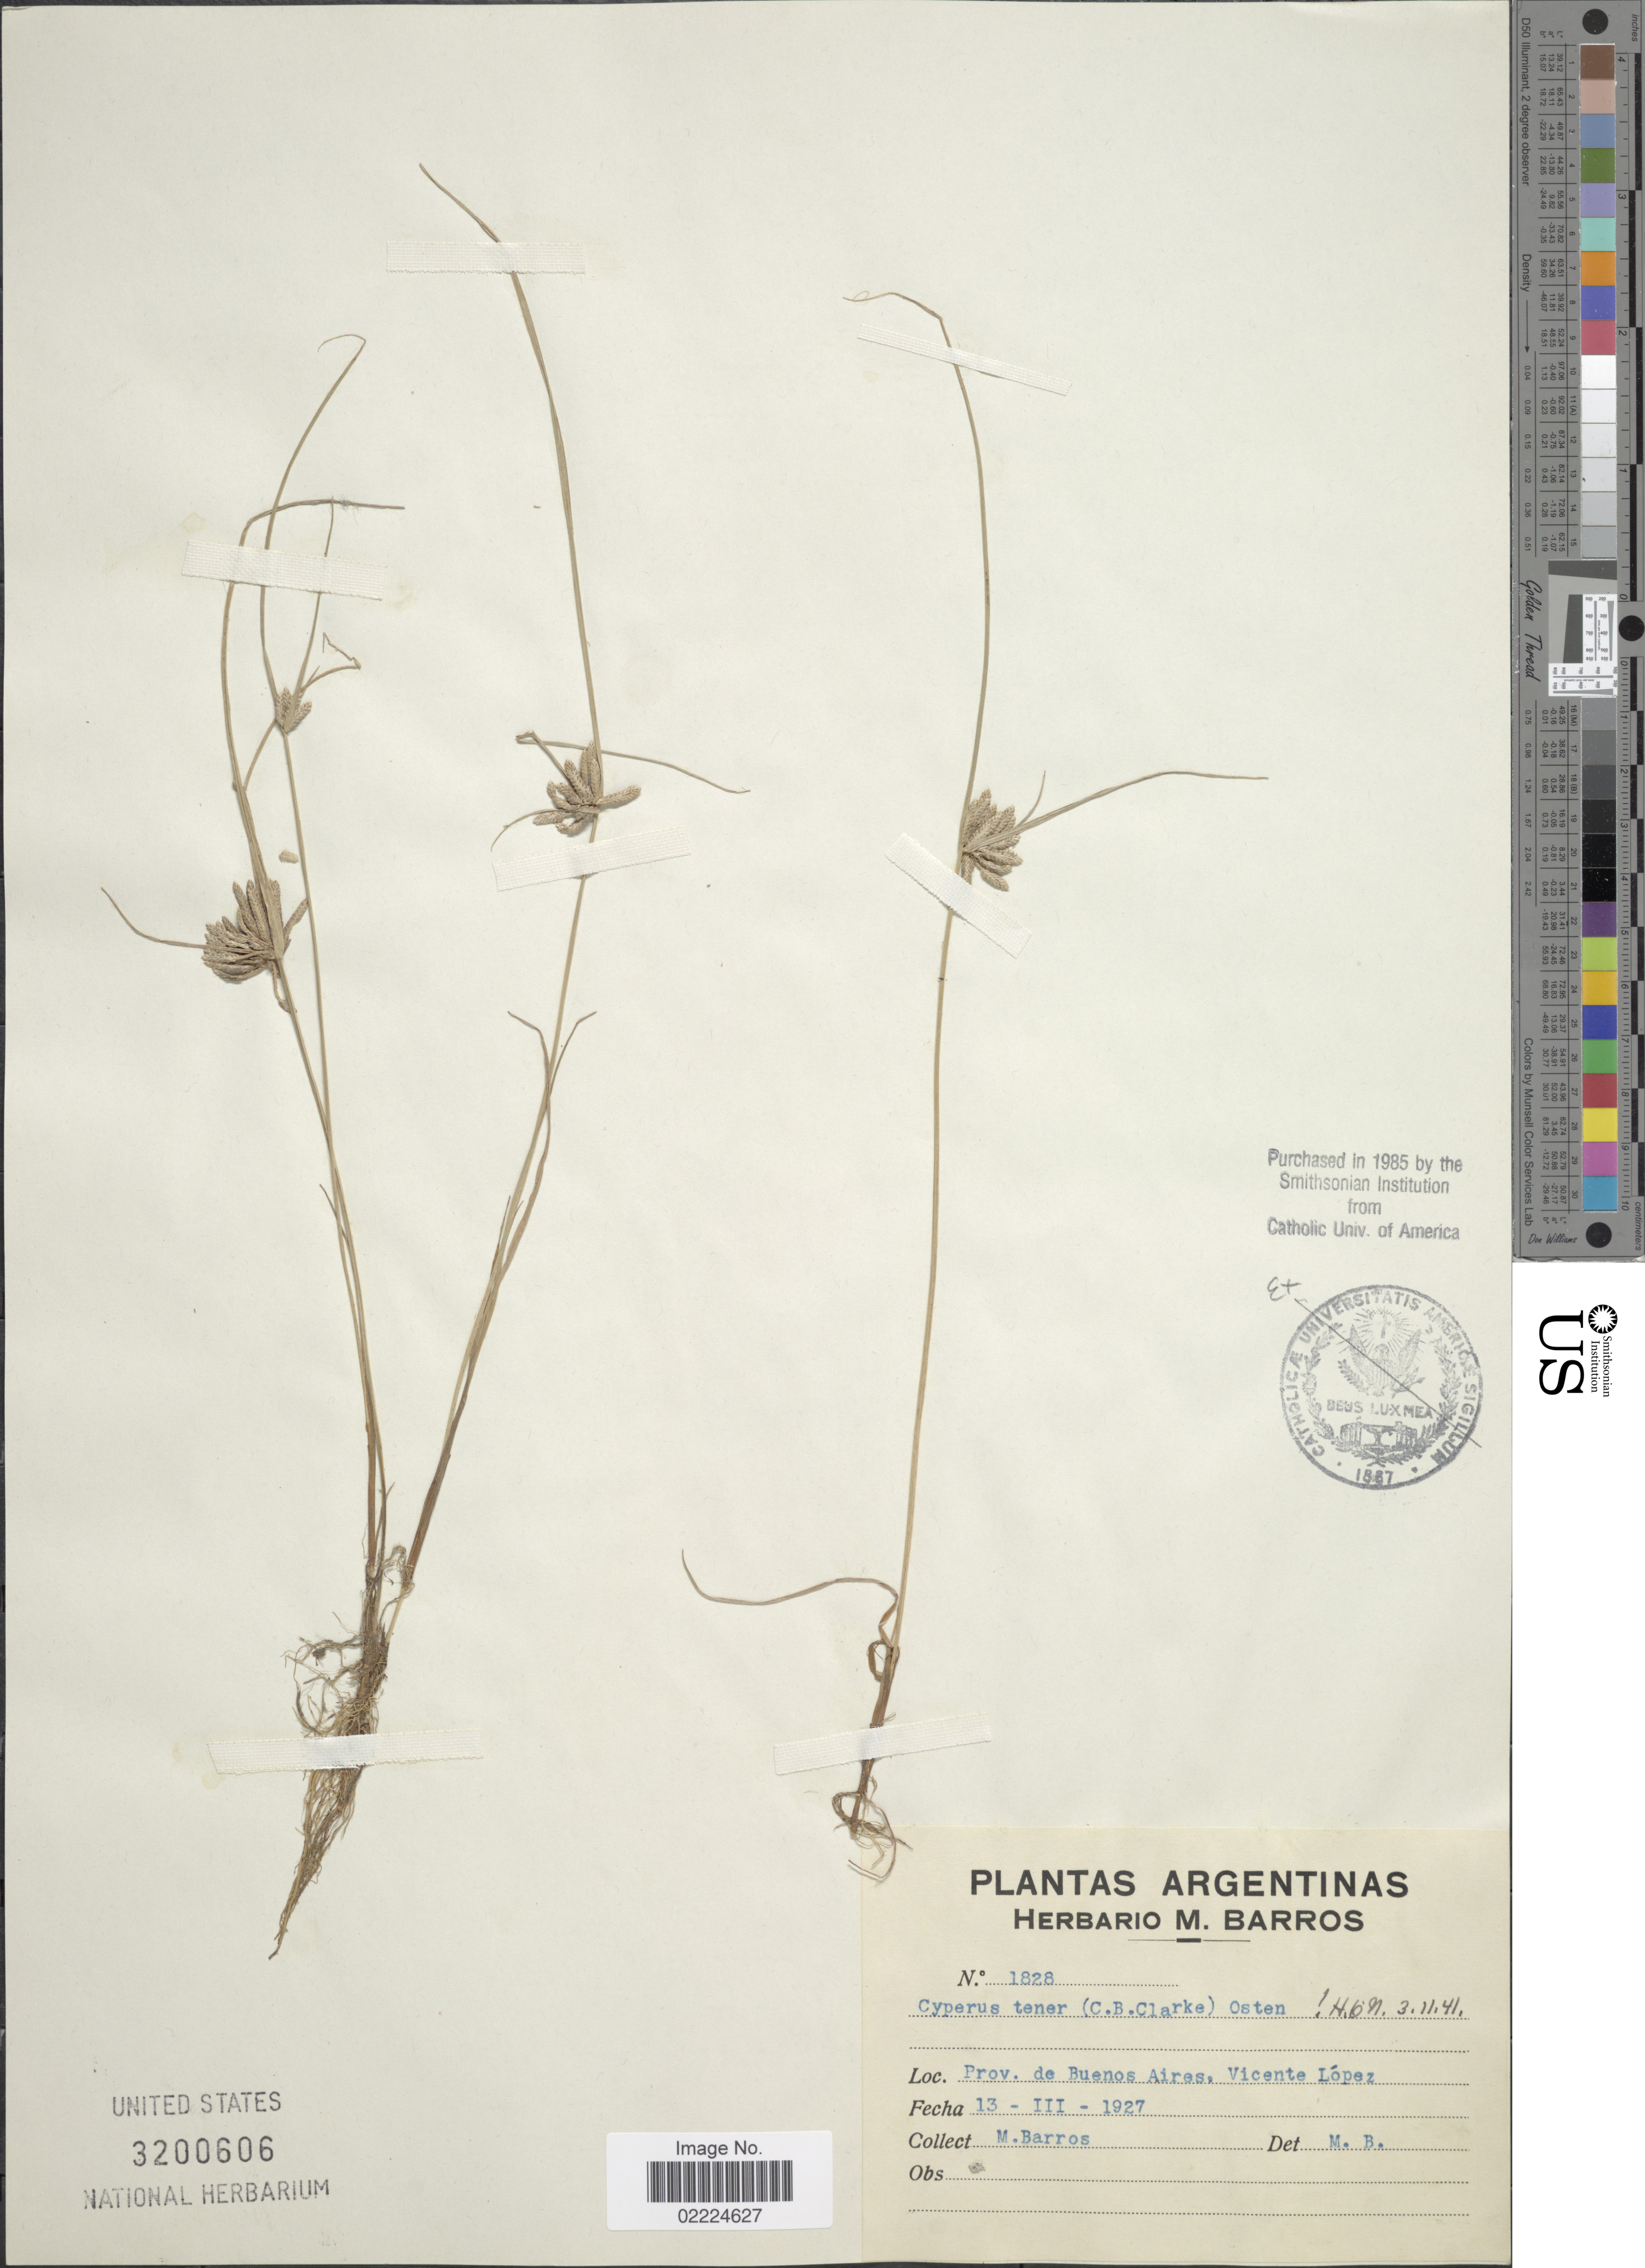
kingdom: Plantae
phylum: Tracheophyta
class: Liliopsida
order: Poales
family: Cyperaceae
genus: Cyperus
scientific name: Cyperus barrosianus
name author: Herter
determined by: Strong, Mark T., (BOT), Smithsonian Institution - National Museum of Natural History (UNITED STATES)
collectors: M. Barros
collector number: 1828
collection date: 1927-03-13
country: Argentina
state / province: Buenos Aires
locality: Prov. de Buenos Aires, Vicente Lopez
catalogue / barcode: US 3200606